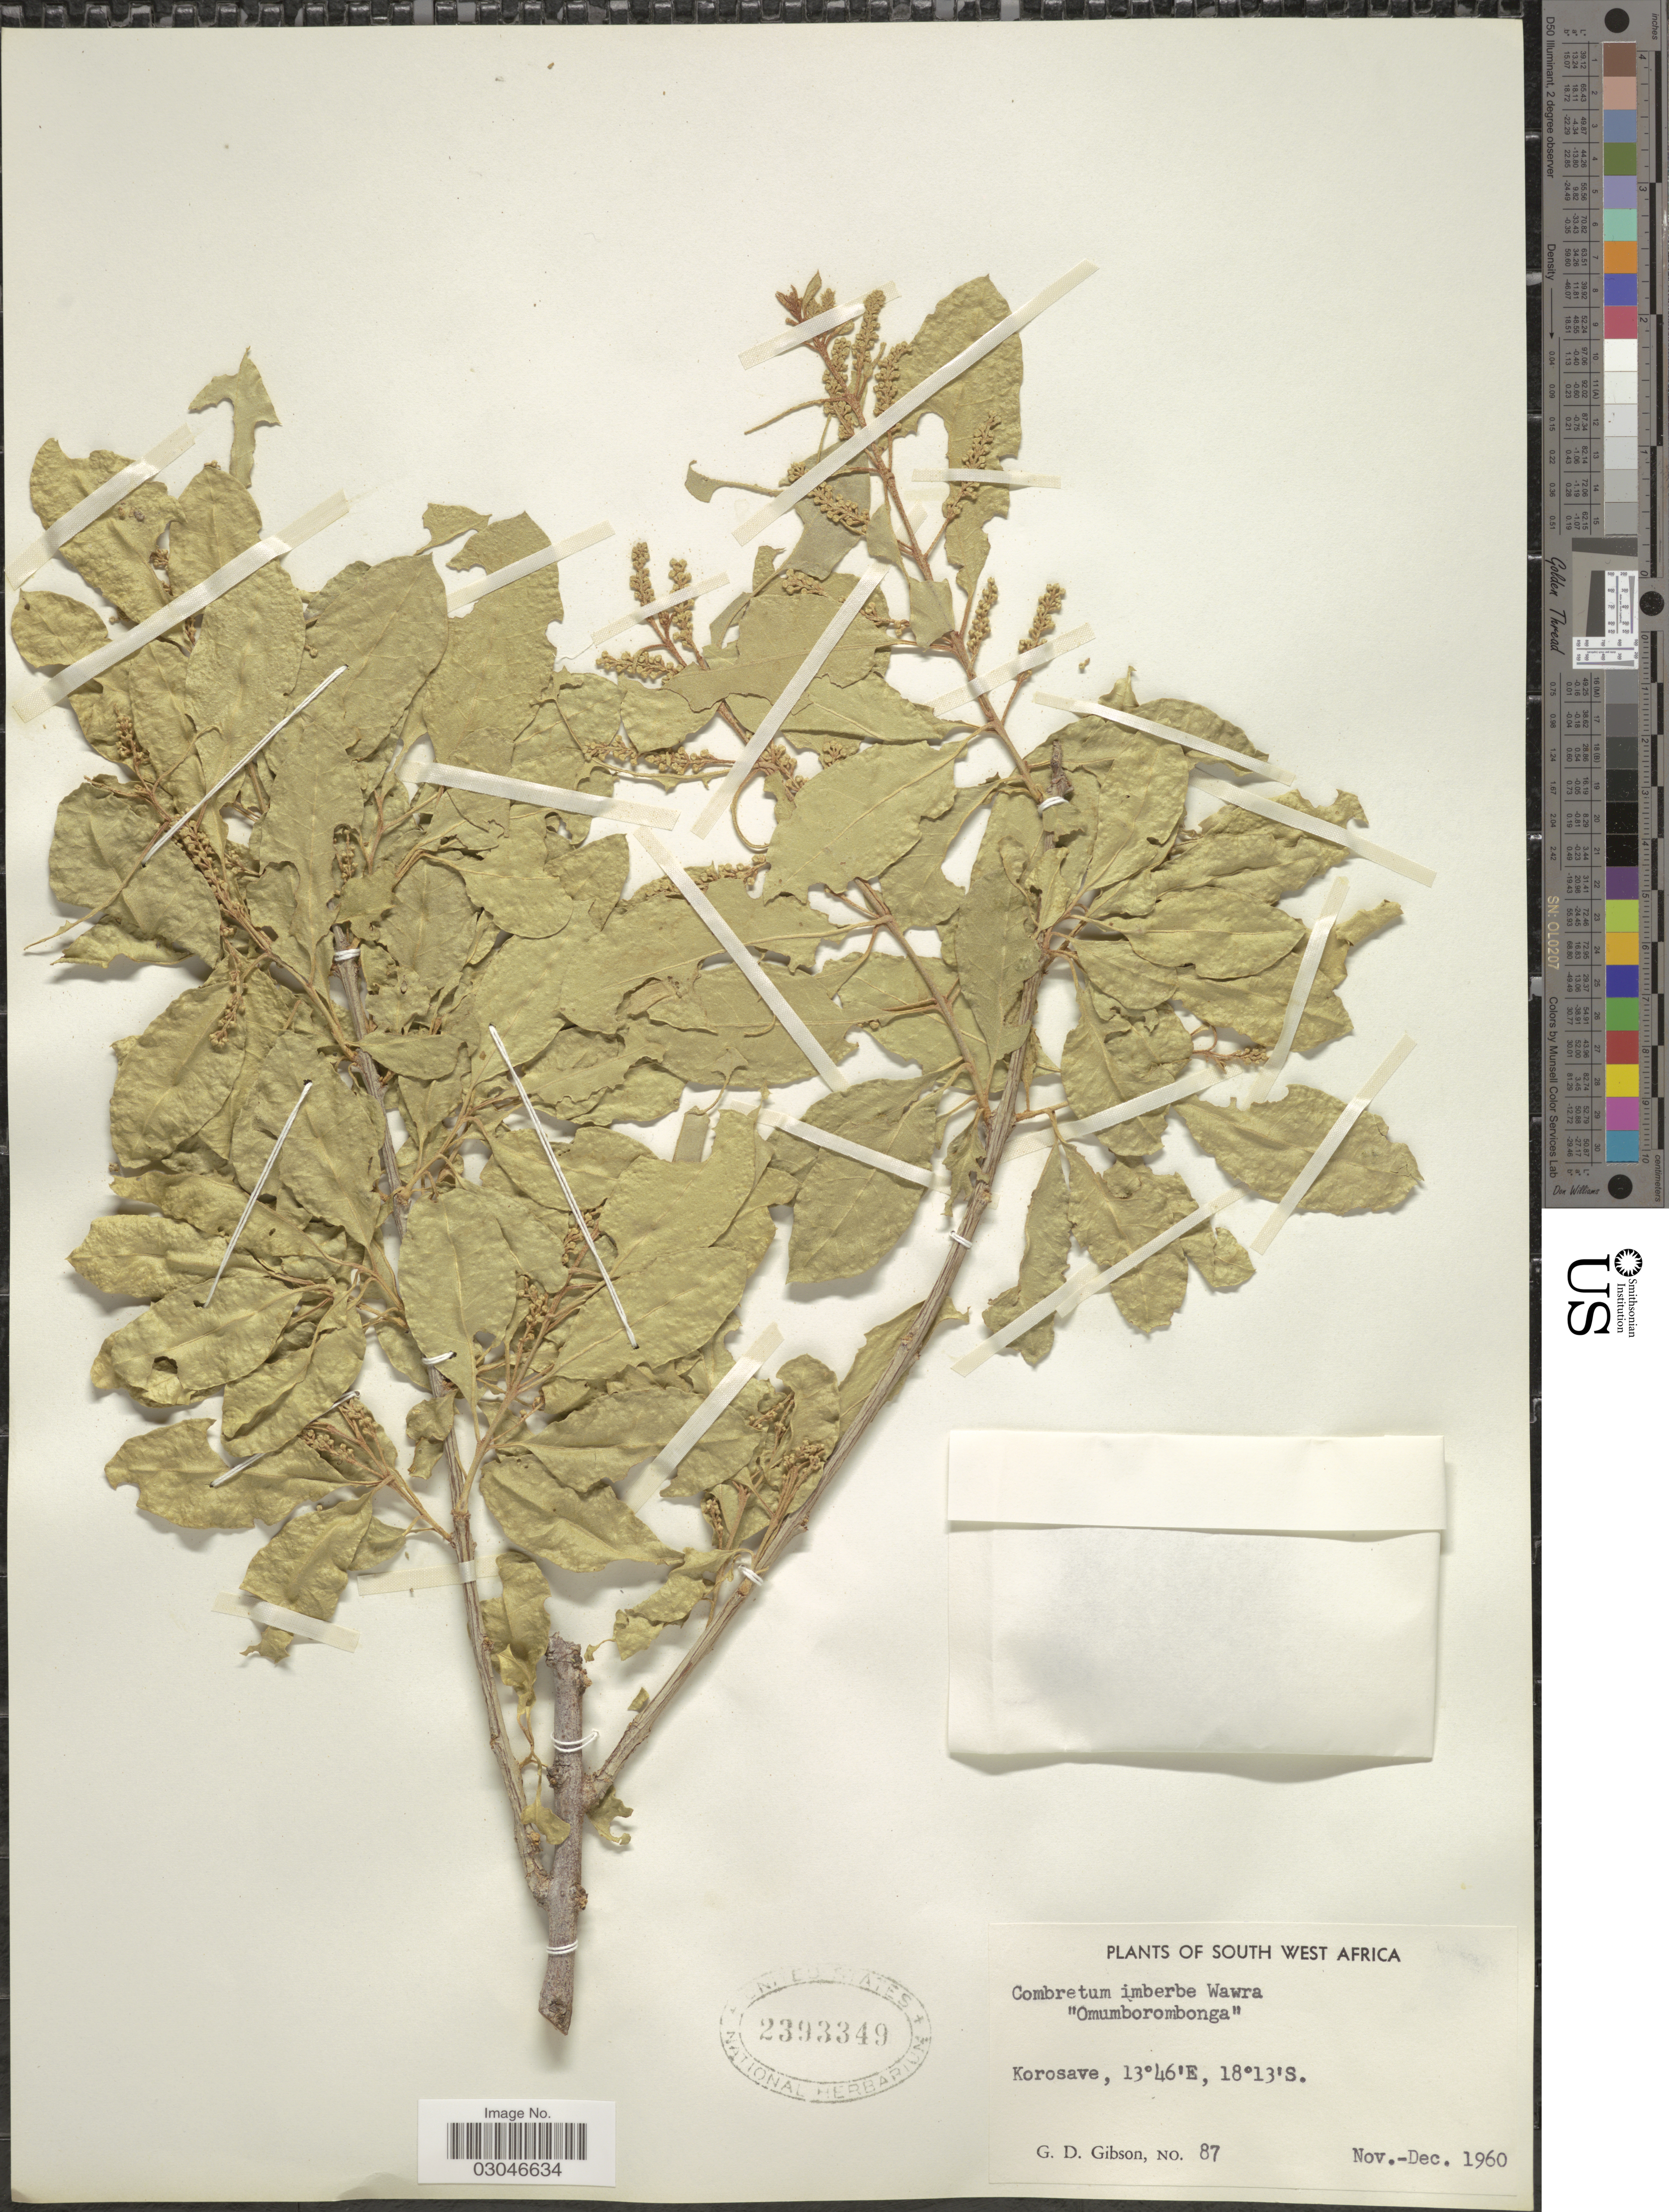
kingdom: Plantae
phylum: Tracheophyta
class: Magnoliopsida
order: Myrtales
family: Combretaceae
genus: Combretum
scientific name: Combretum imberbe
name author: Wawra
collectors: G. D. Gibson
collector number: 87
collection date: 1960-11/1960-12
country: Namibia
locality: South West Africa. Korosave.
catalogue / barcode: US 2393349